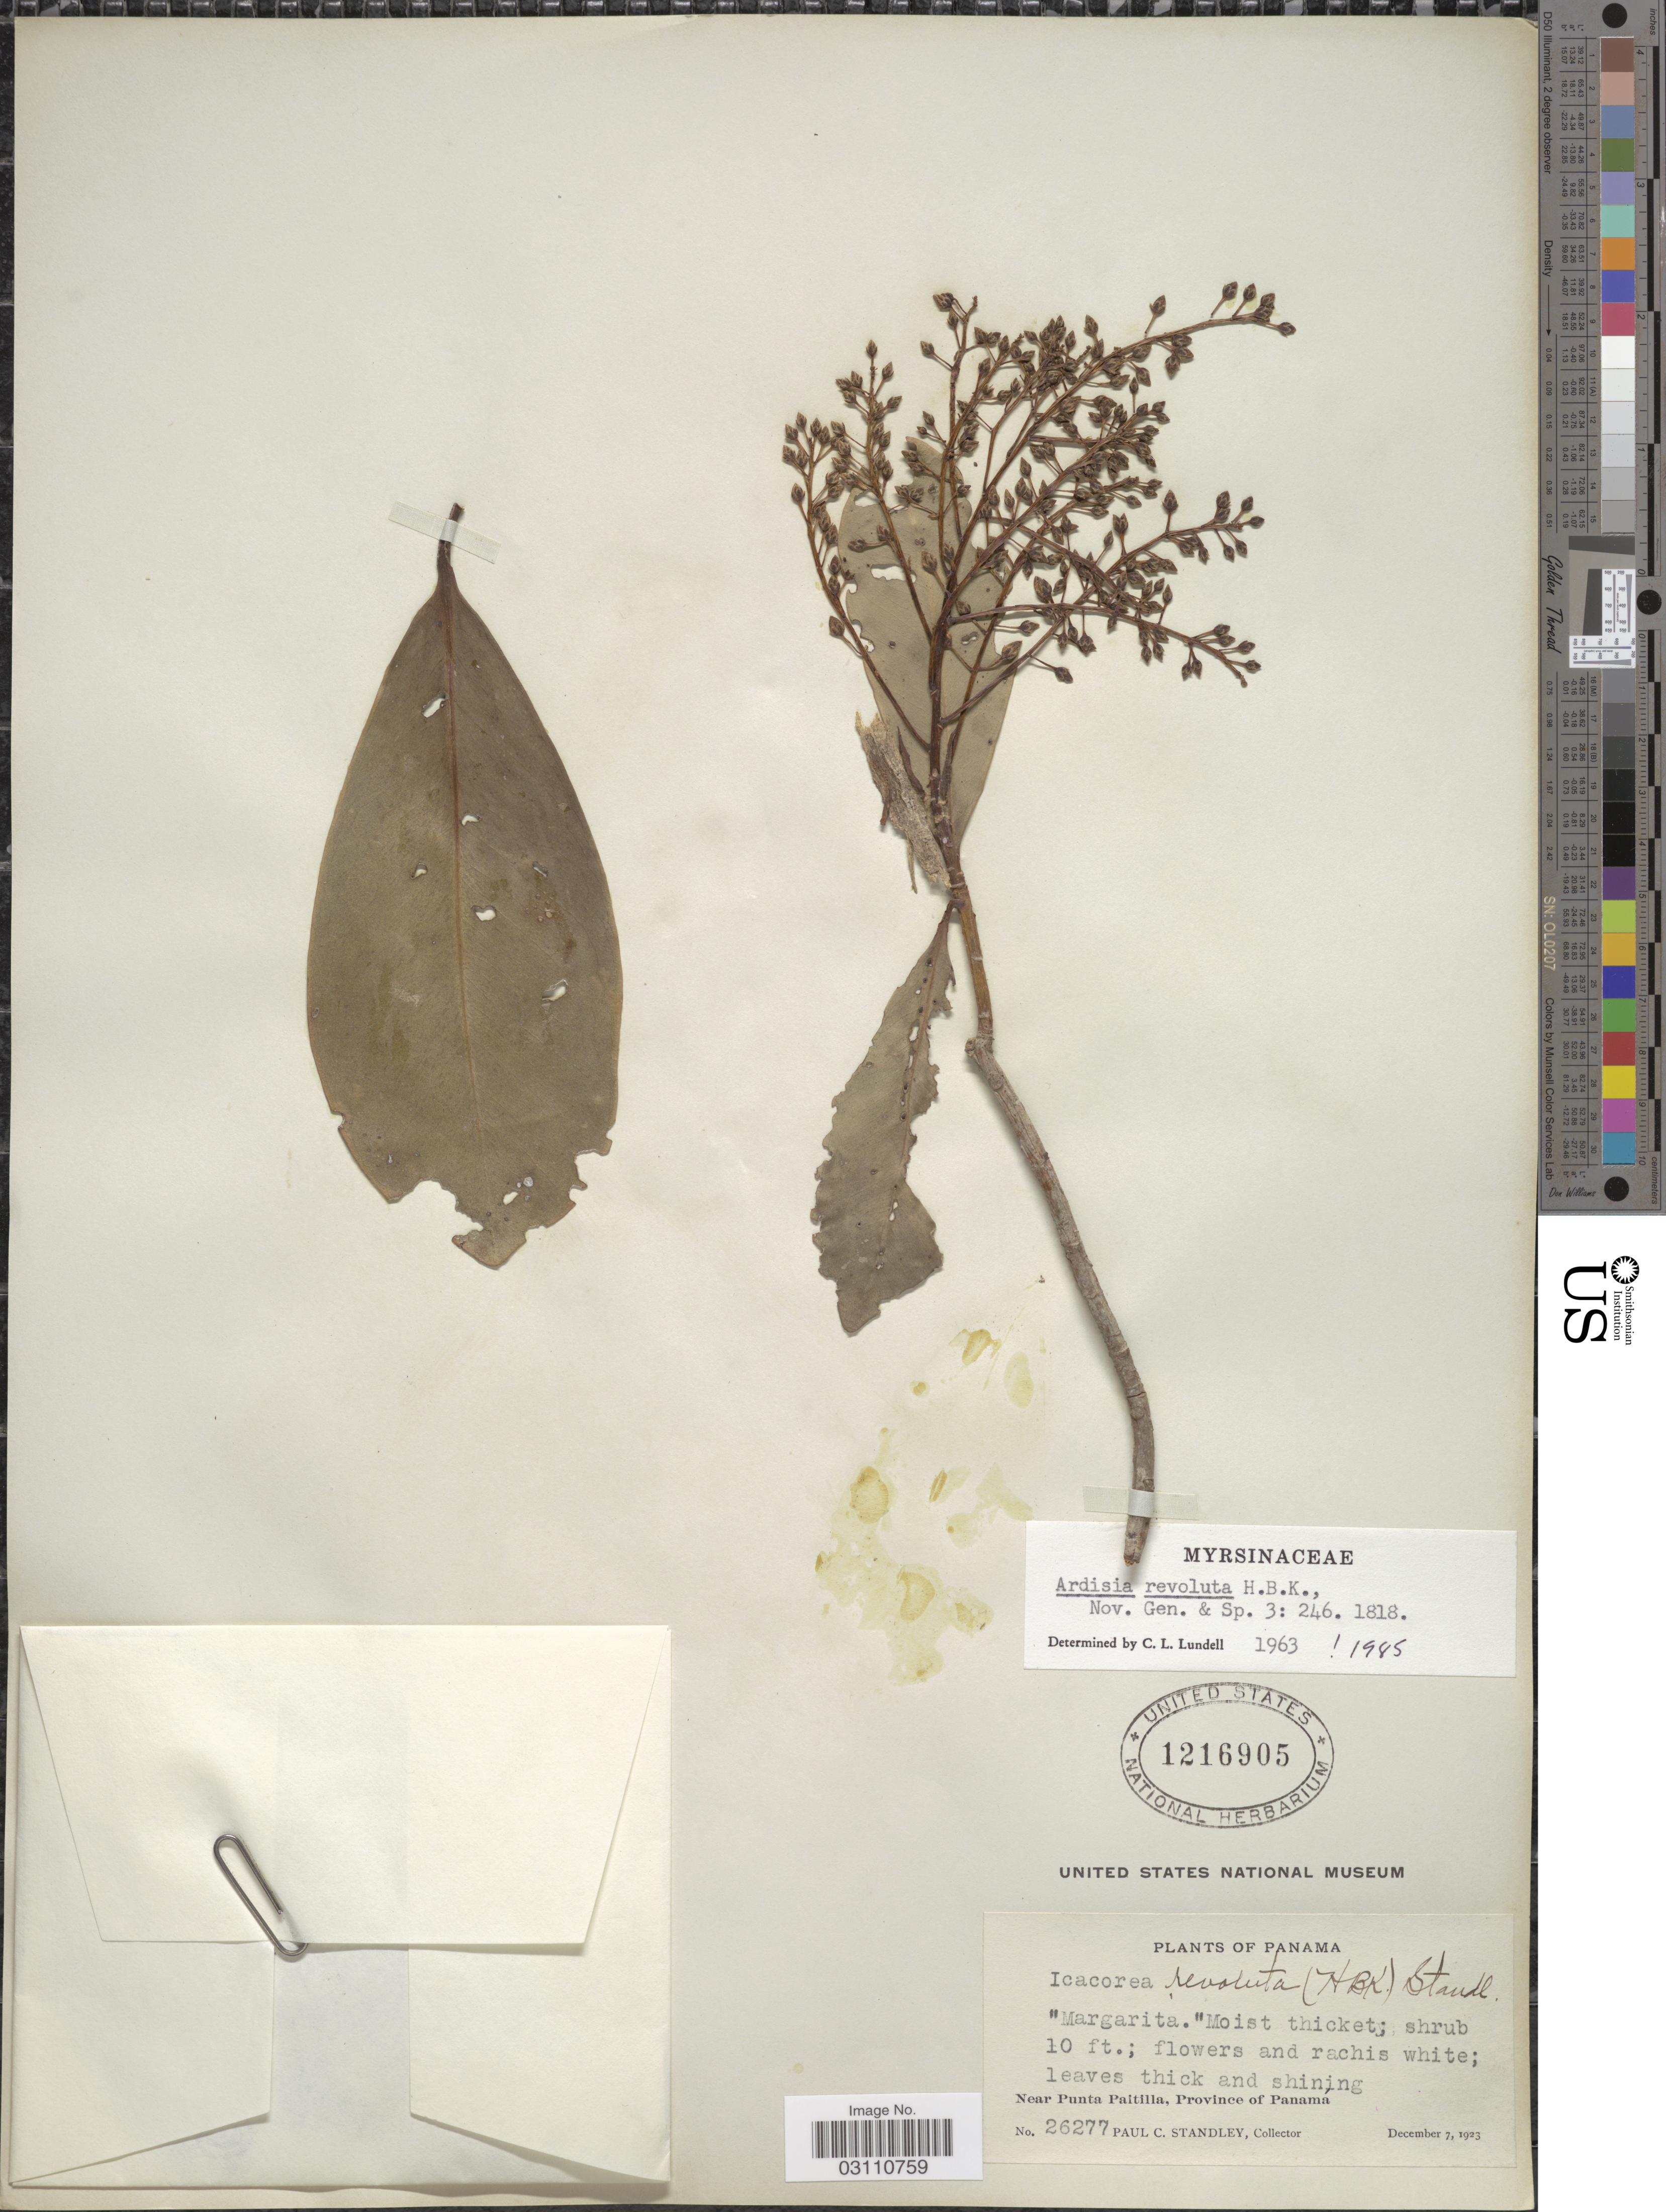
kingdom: Plantae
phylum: Tracheophyta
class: Magnoliopsida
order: Ericales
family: Primulaceae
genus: Ardisia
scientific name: Ardisia revoluta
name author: Kunth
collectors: P. C. Standley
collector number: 26277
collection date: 1923-12-07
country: Panama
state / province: Panamá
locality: Near punta Paitilla.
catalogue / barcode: US 1216905